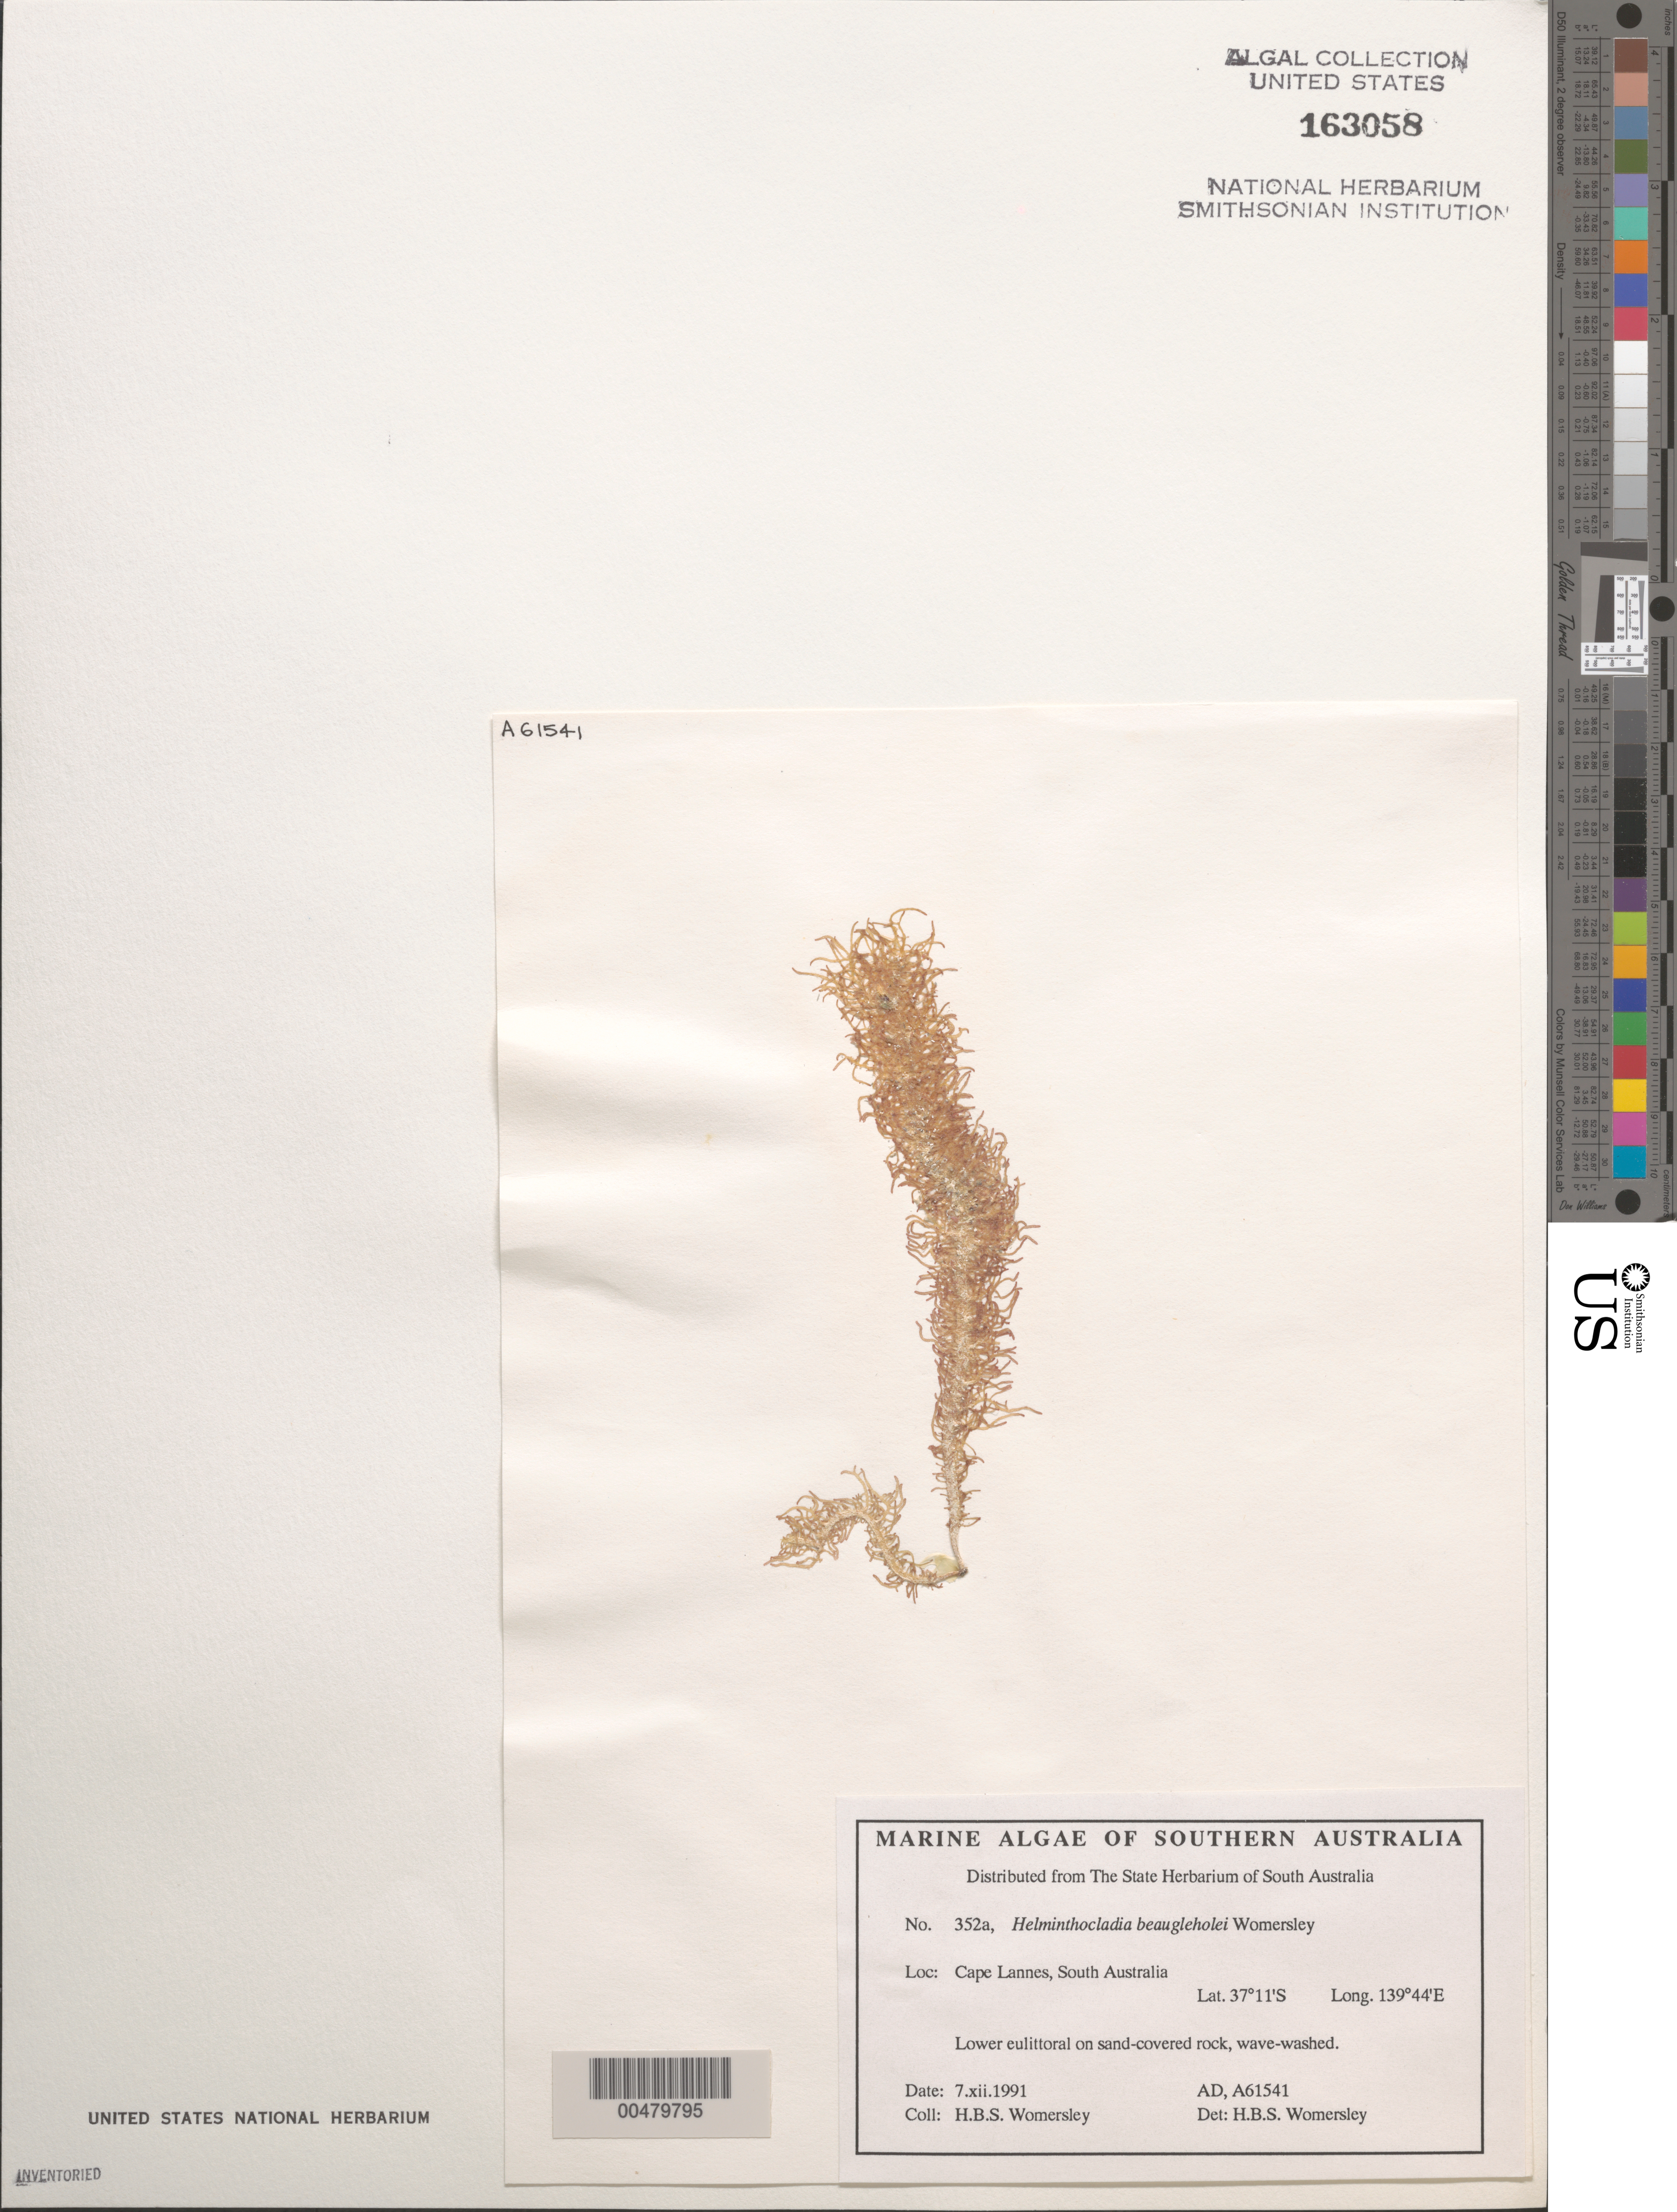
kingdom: Plantae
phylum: Rhodophyta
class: Florideophyceae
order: Nemaliales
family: Liagoraceae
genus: Helminthocladia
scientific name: Helminthocladia beaugleholei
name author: Womersley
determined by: Womersley, H. B. S.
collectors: H. B. S. Womersley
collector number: Ad A61541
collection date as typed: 07 Dec 1991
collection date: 1991-12-07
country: Australia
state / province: South Australia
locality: Cape Lannes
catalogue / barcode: US 163058